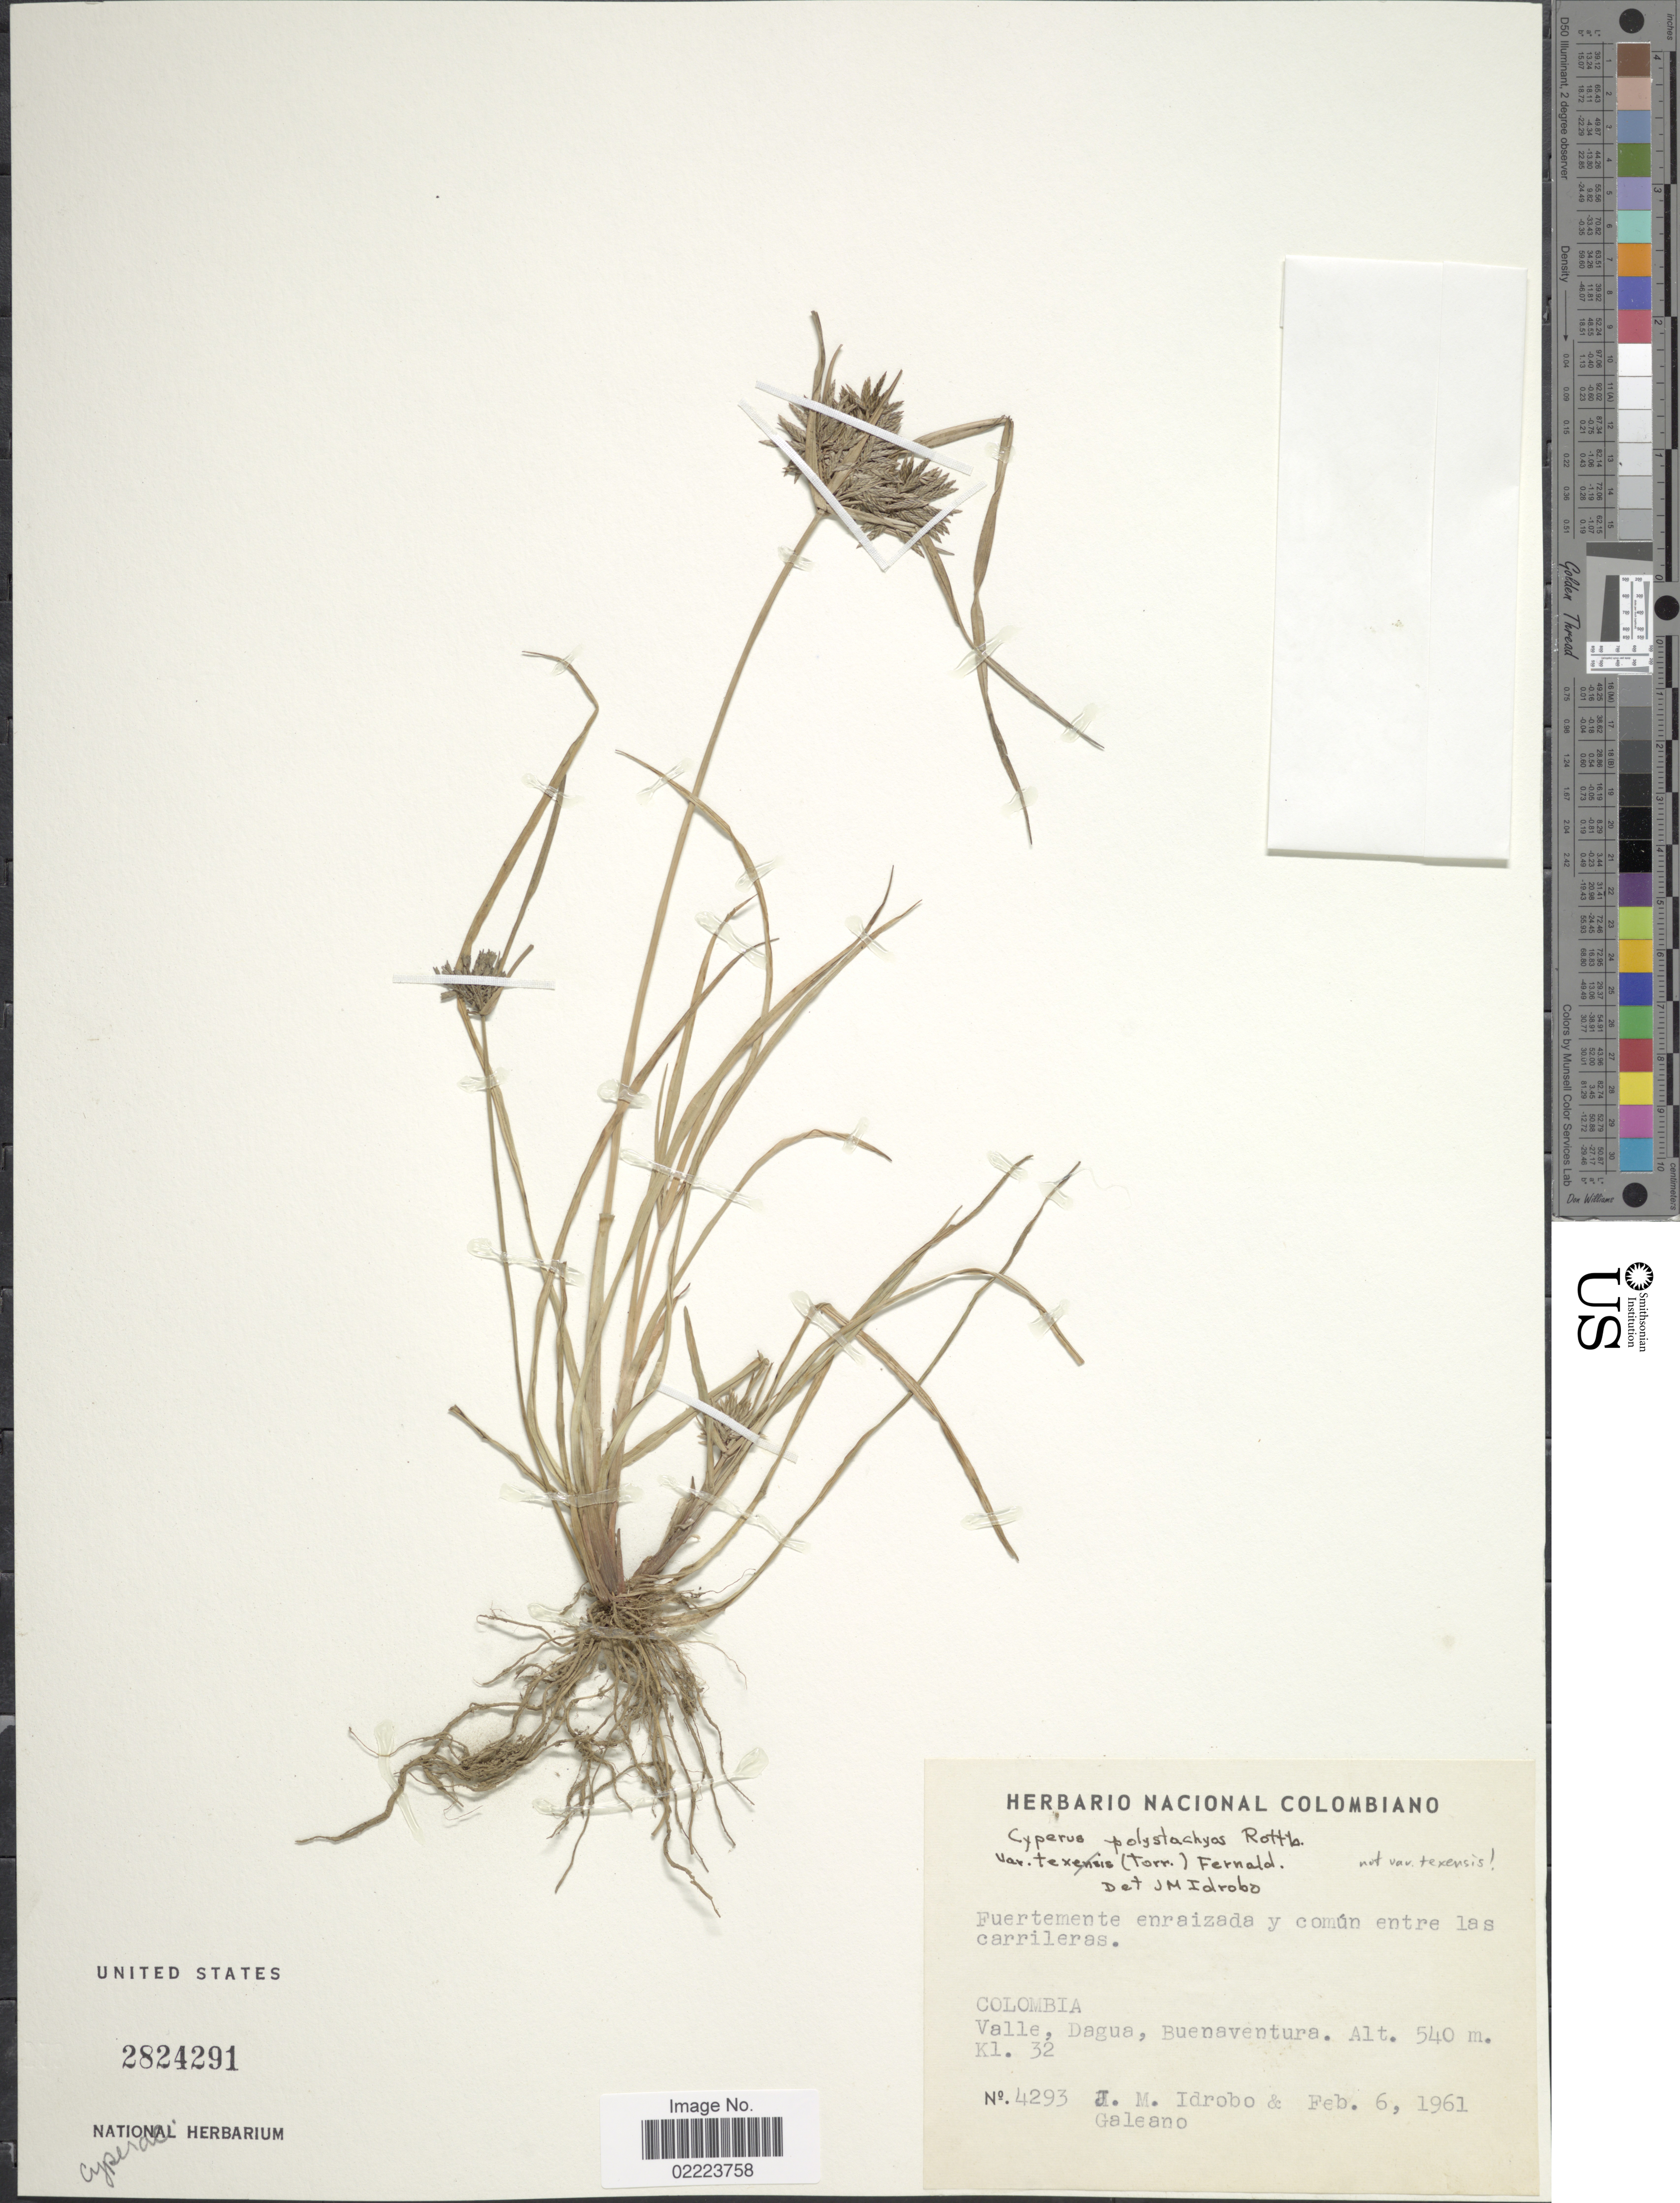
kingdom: Plantae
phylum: Tracheophyta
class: Liliopsida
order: Poales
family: Cyperaceae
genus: Cyperus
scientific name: Cyperus polystachyos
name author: Rottb.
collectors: J. M. Idrobo & -. Galeano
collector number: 4293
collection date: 1961-02-06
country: Colombia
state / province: Valle del Cauca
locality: Valle, Dagua, Buenaventura, Kl. 32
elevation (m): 540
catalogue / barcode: US 2824291